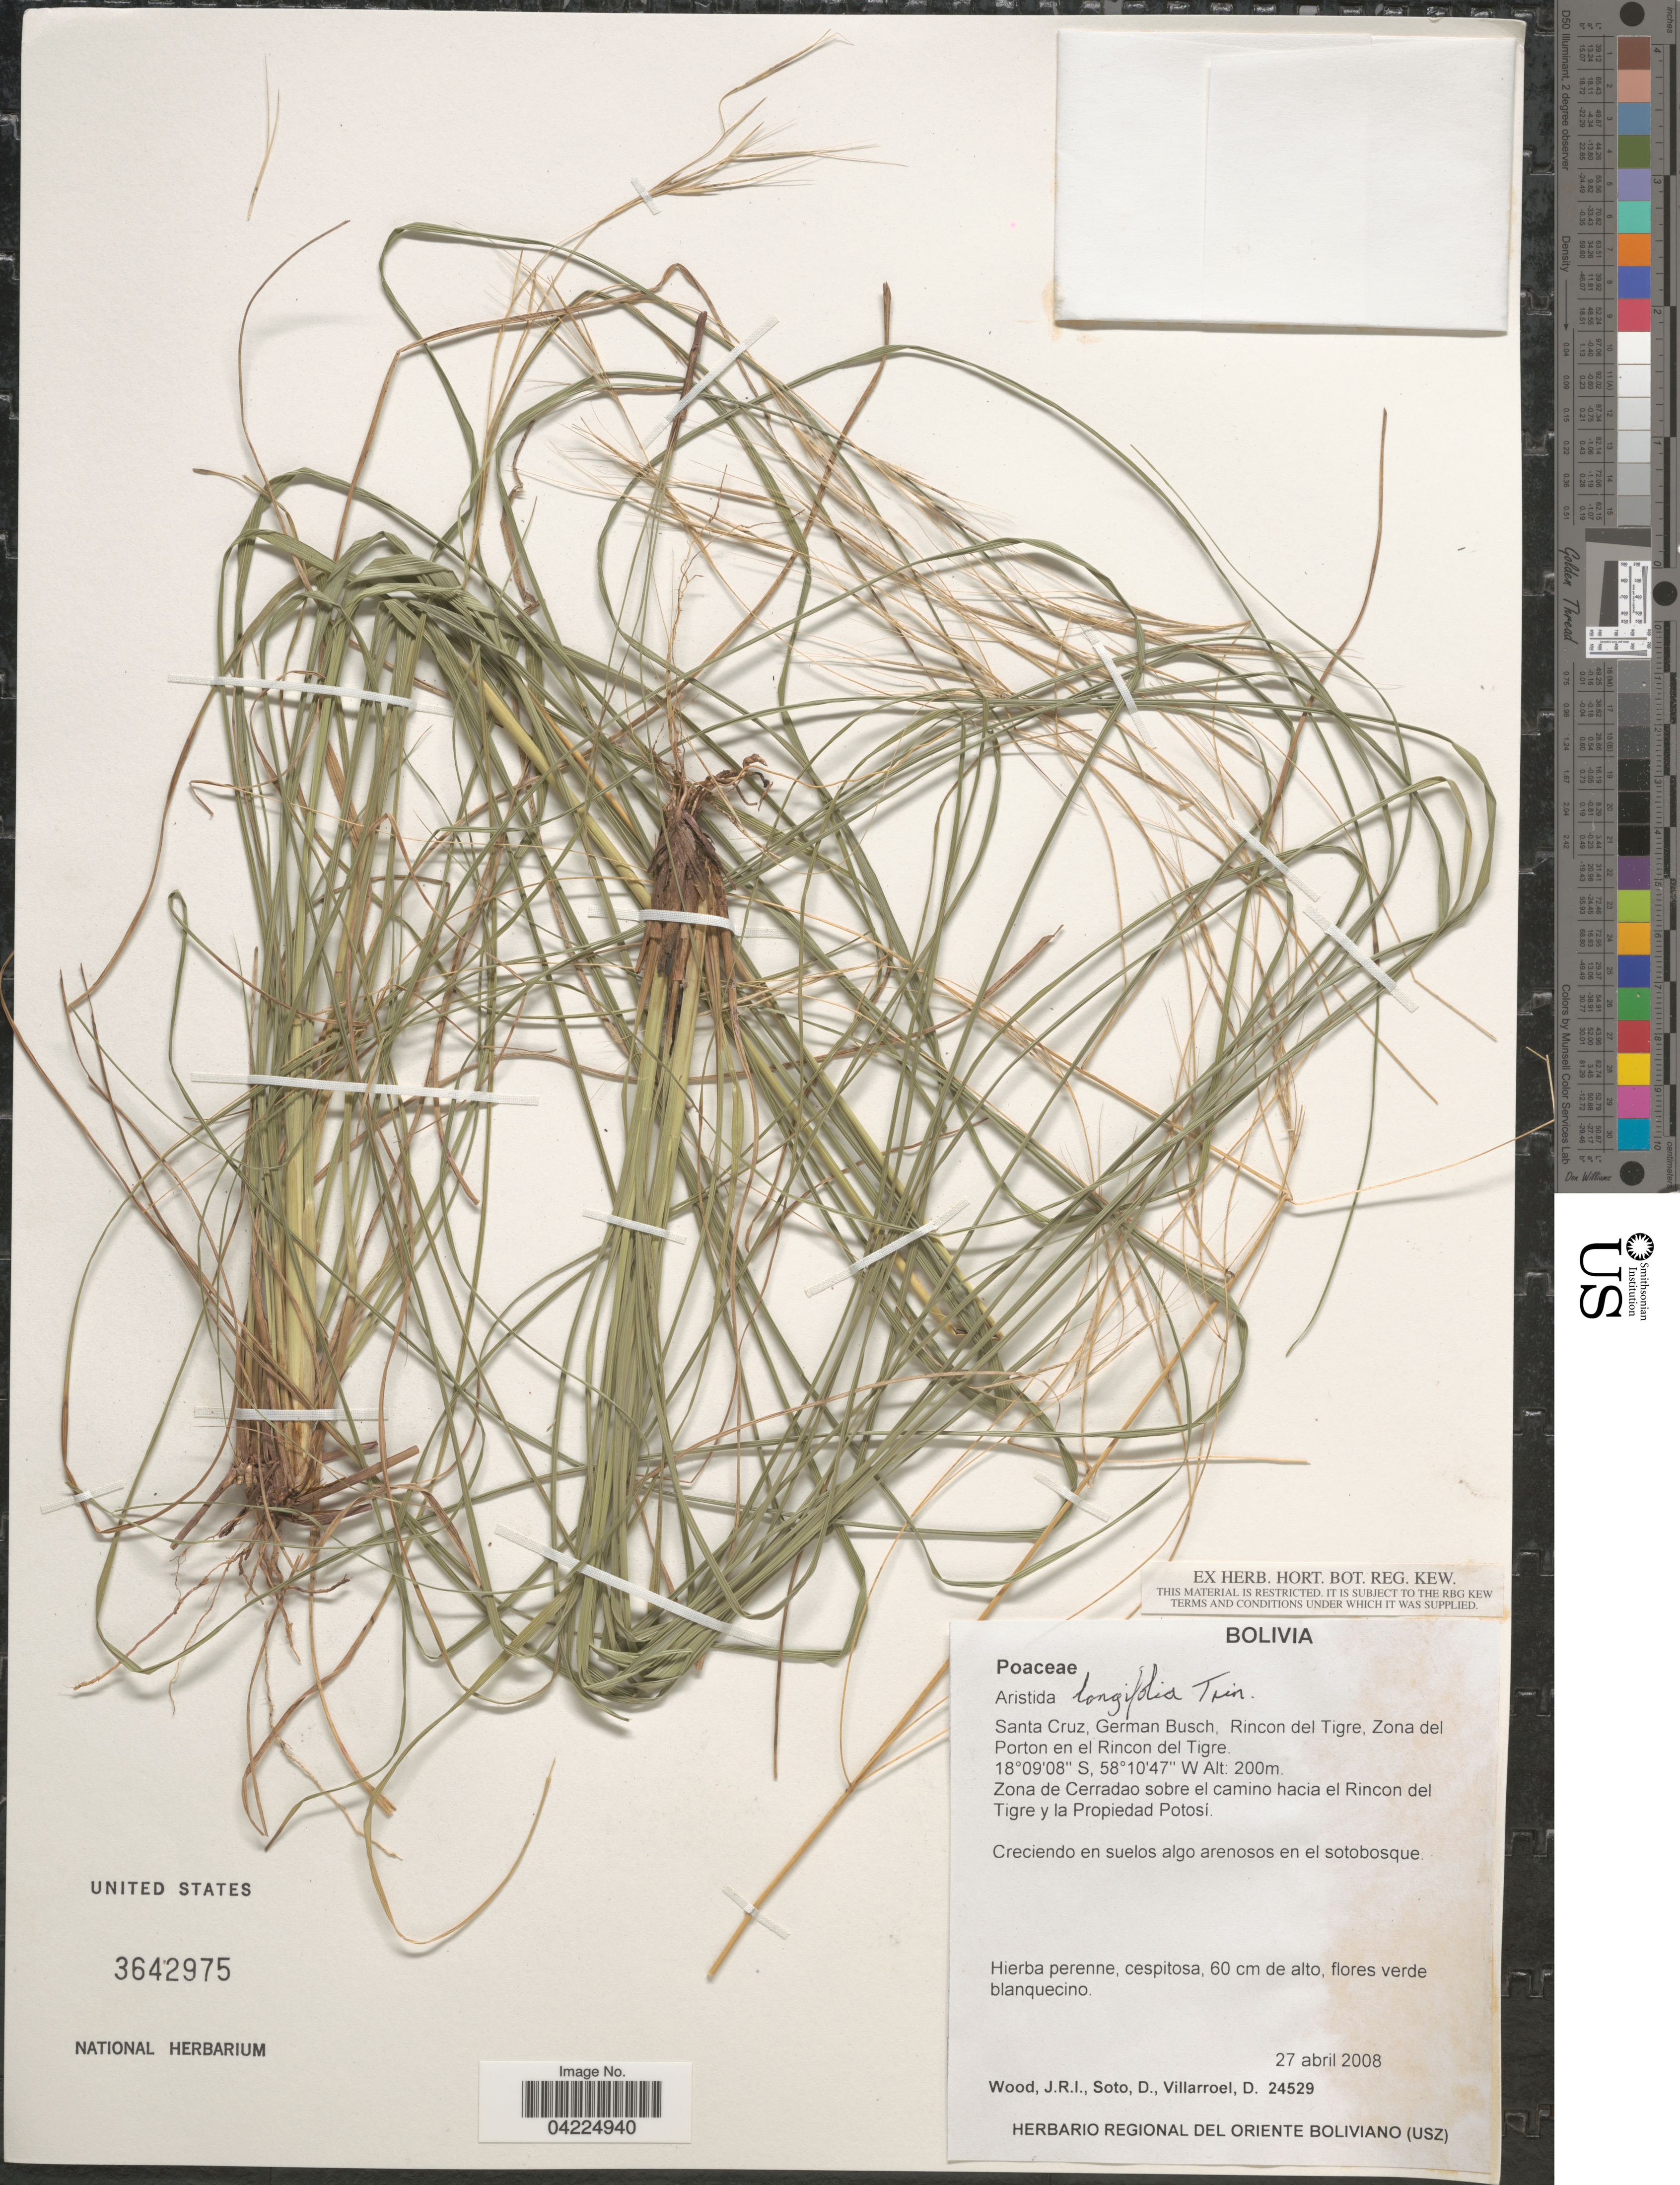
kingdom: Plantae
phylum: Tracheophyta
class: Liliopsida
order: Poales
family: Poaceae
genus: Aristida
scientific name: Aristida longifolia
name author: Trin.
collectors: J. R. I. Wood, D. Soto & D. Villarroel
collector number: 24529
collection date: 2008-04-27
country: Bolivia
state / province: Santa Cruz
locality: German Busch, Rincon del Tigre, Zona del Porton en el Rincon del Tigre. Zona de Cerradao sobre el camino hacia el Rincon del Tigre y la Propiedad Potosi.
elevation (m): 200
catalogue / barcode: US 3642975